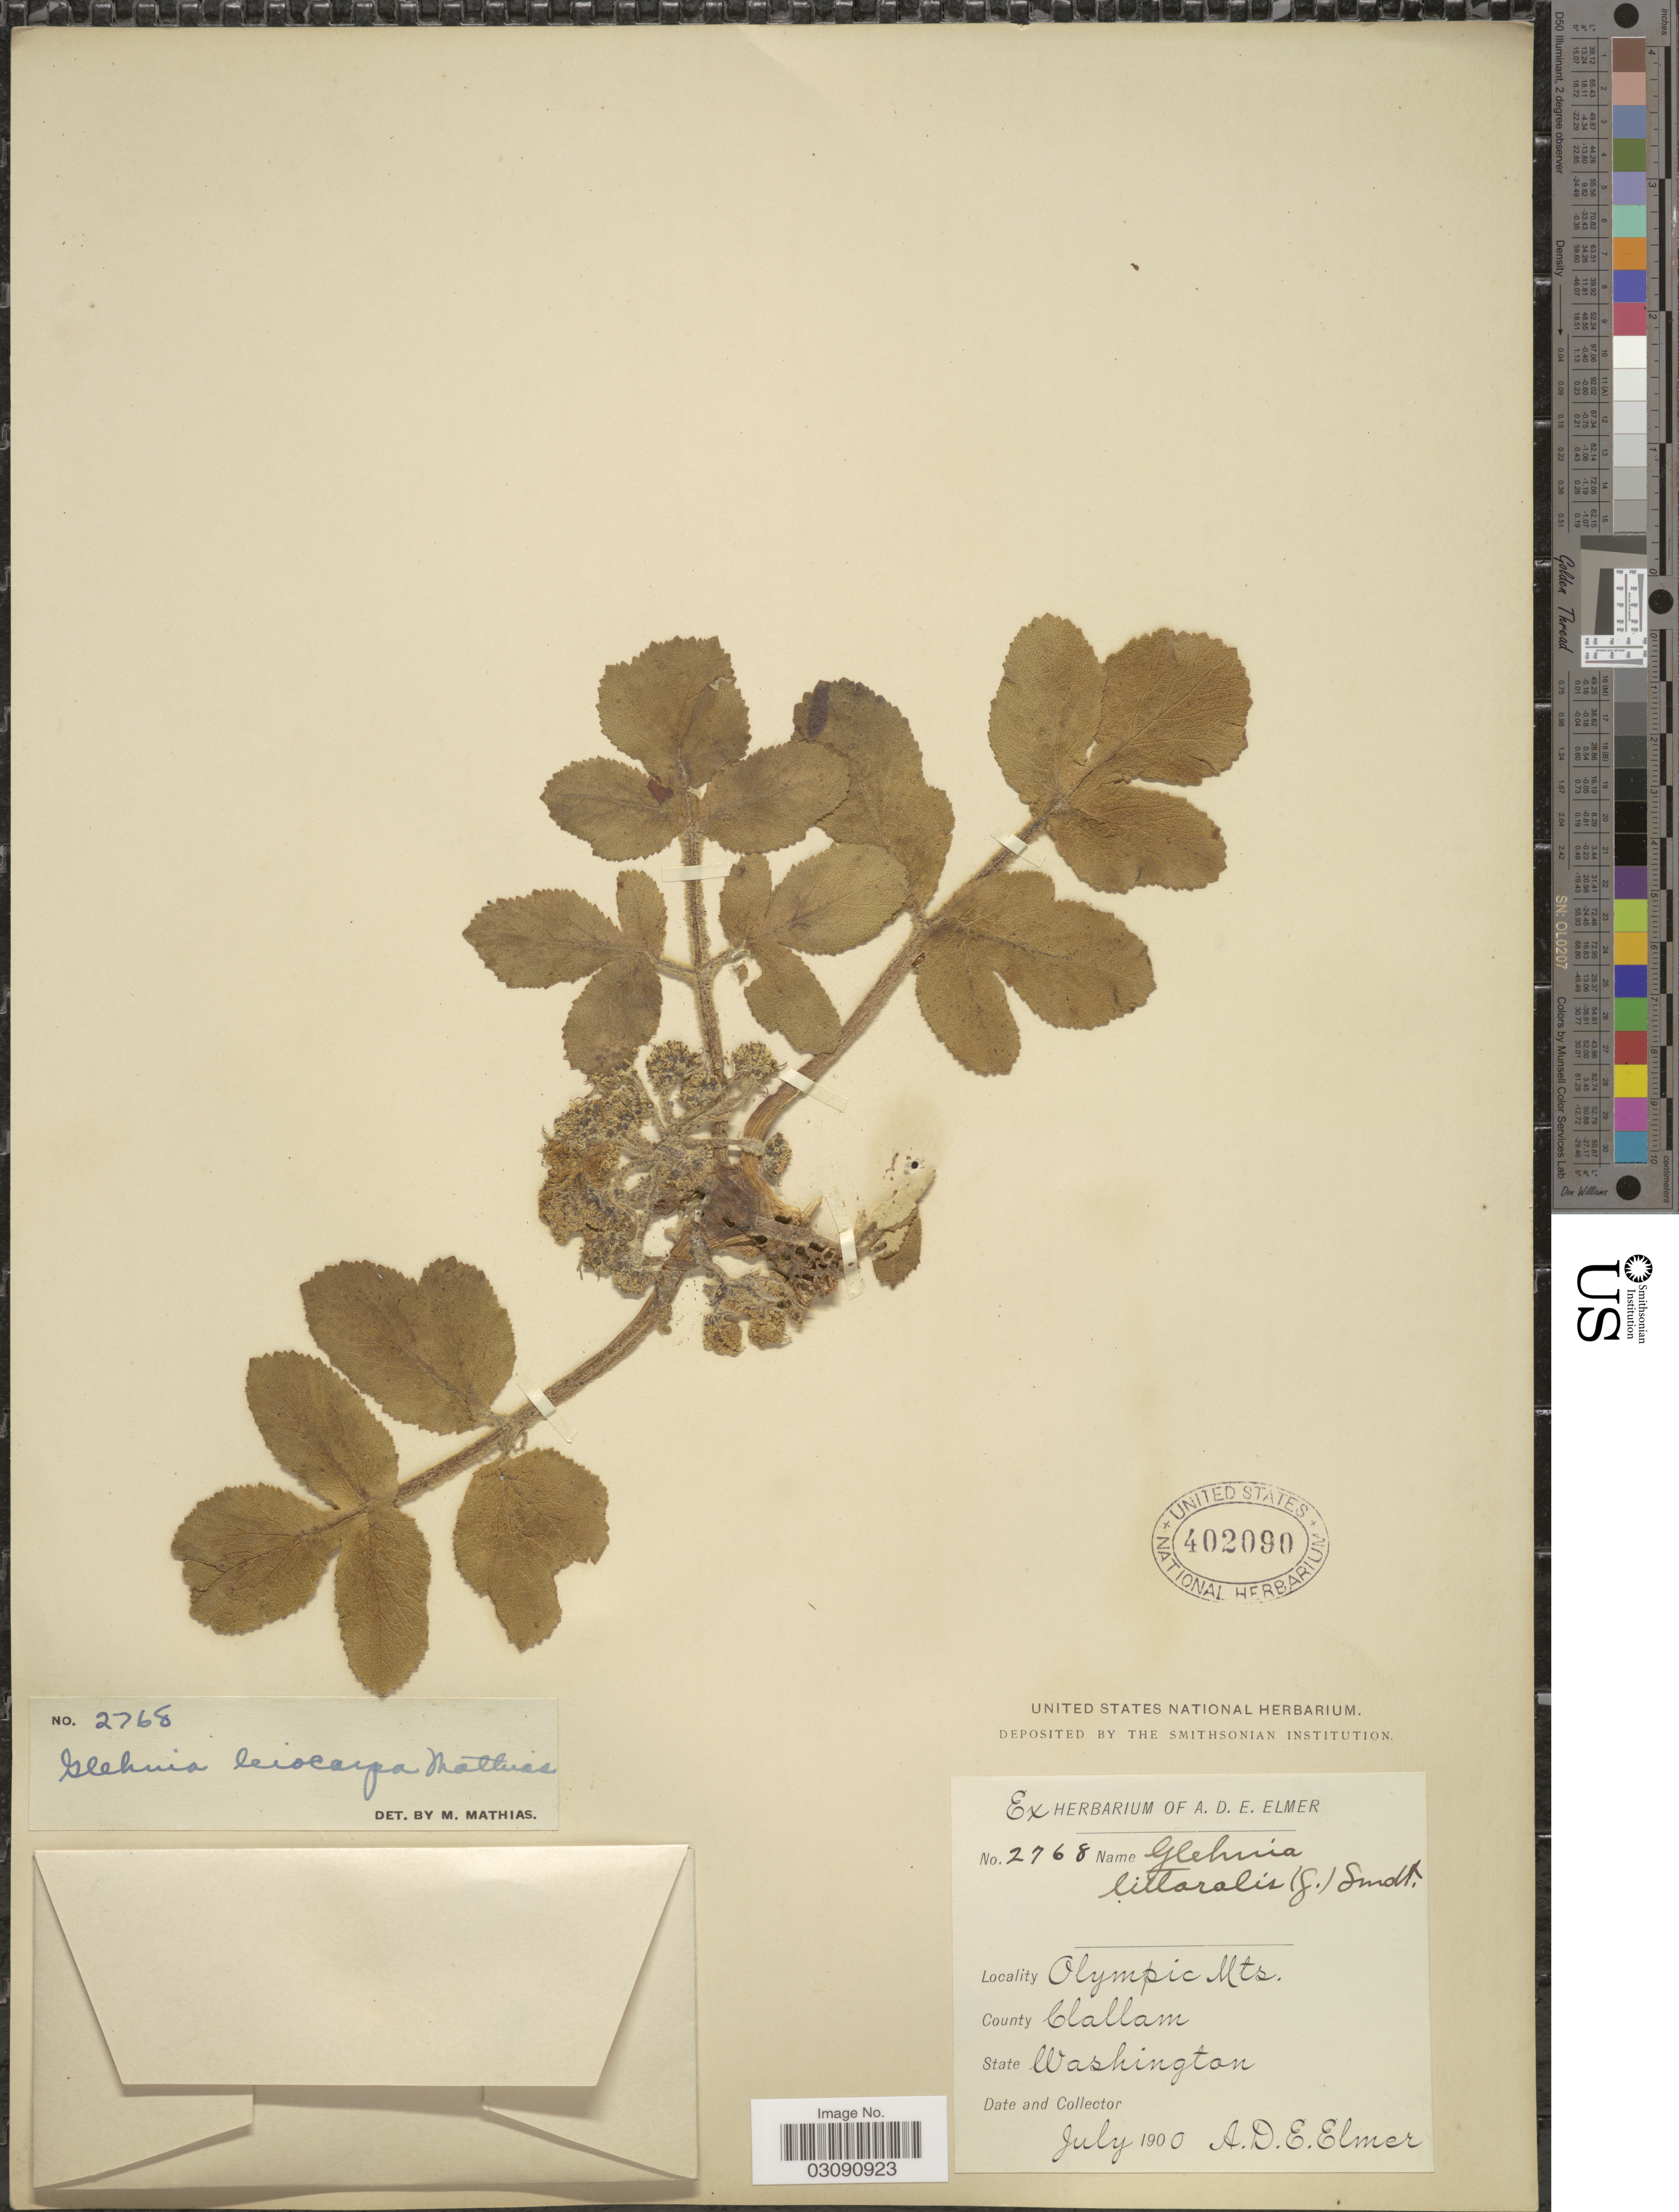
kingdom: Plantae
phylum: Tracheophyta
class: Magnoliopsida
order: Apiales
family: Apiaceae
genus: Glehnia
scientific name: Glehnia littoralis subsp. leiocarpa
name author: (Mathias) Hultén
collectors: A. D. E. Elmer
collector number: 2768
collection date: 1900-07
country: United States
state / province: Washington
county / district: Clallam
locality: Olympic Mts., County Clallam.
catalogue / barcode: US 402090